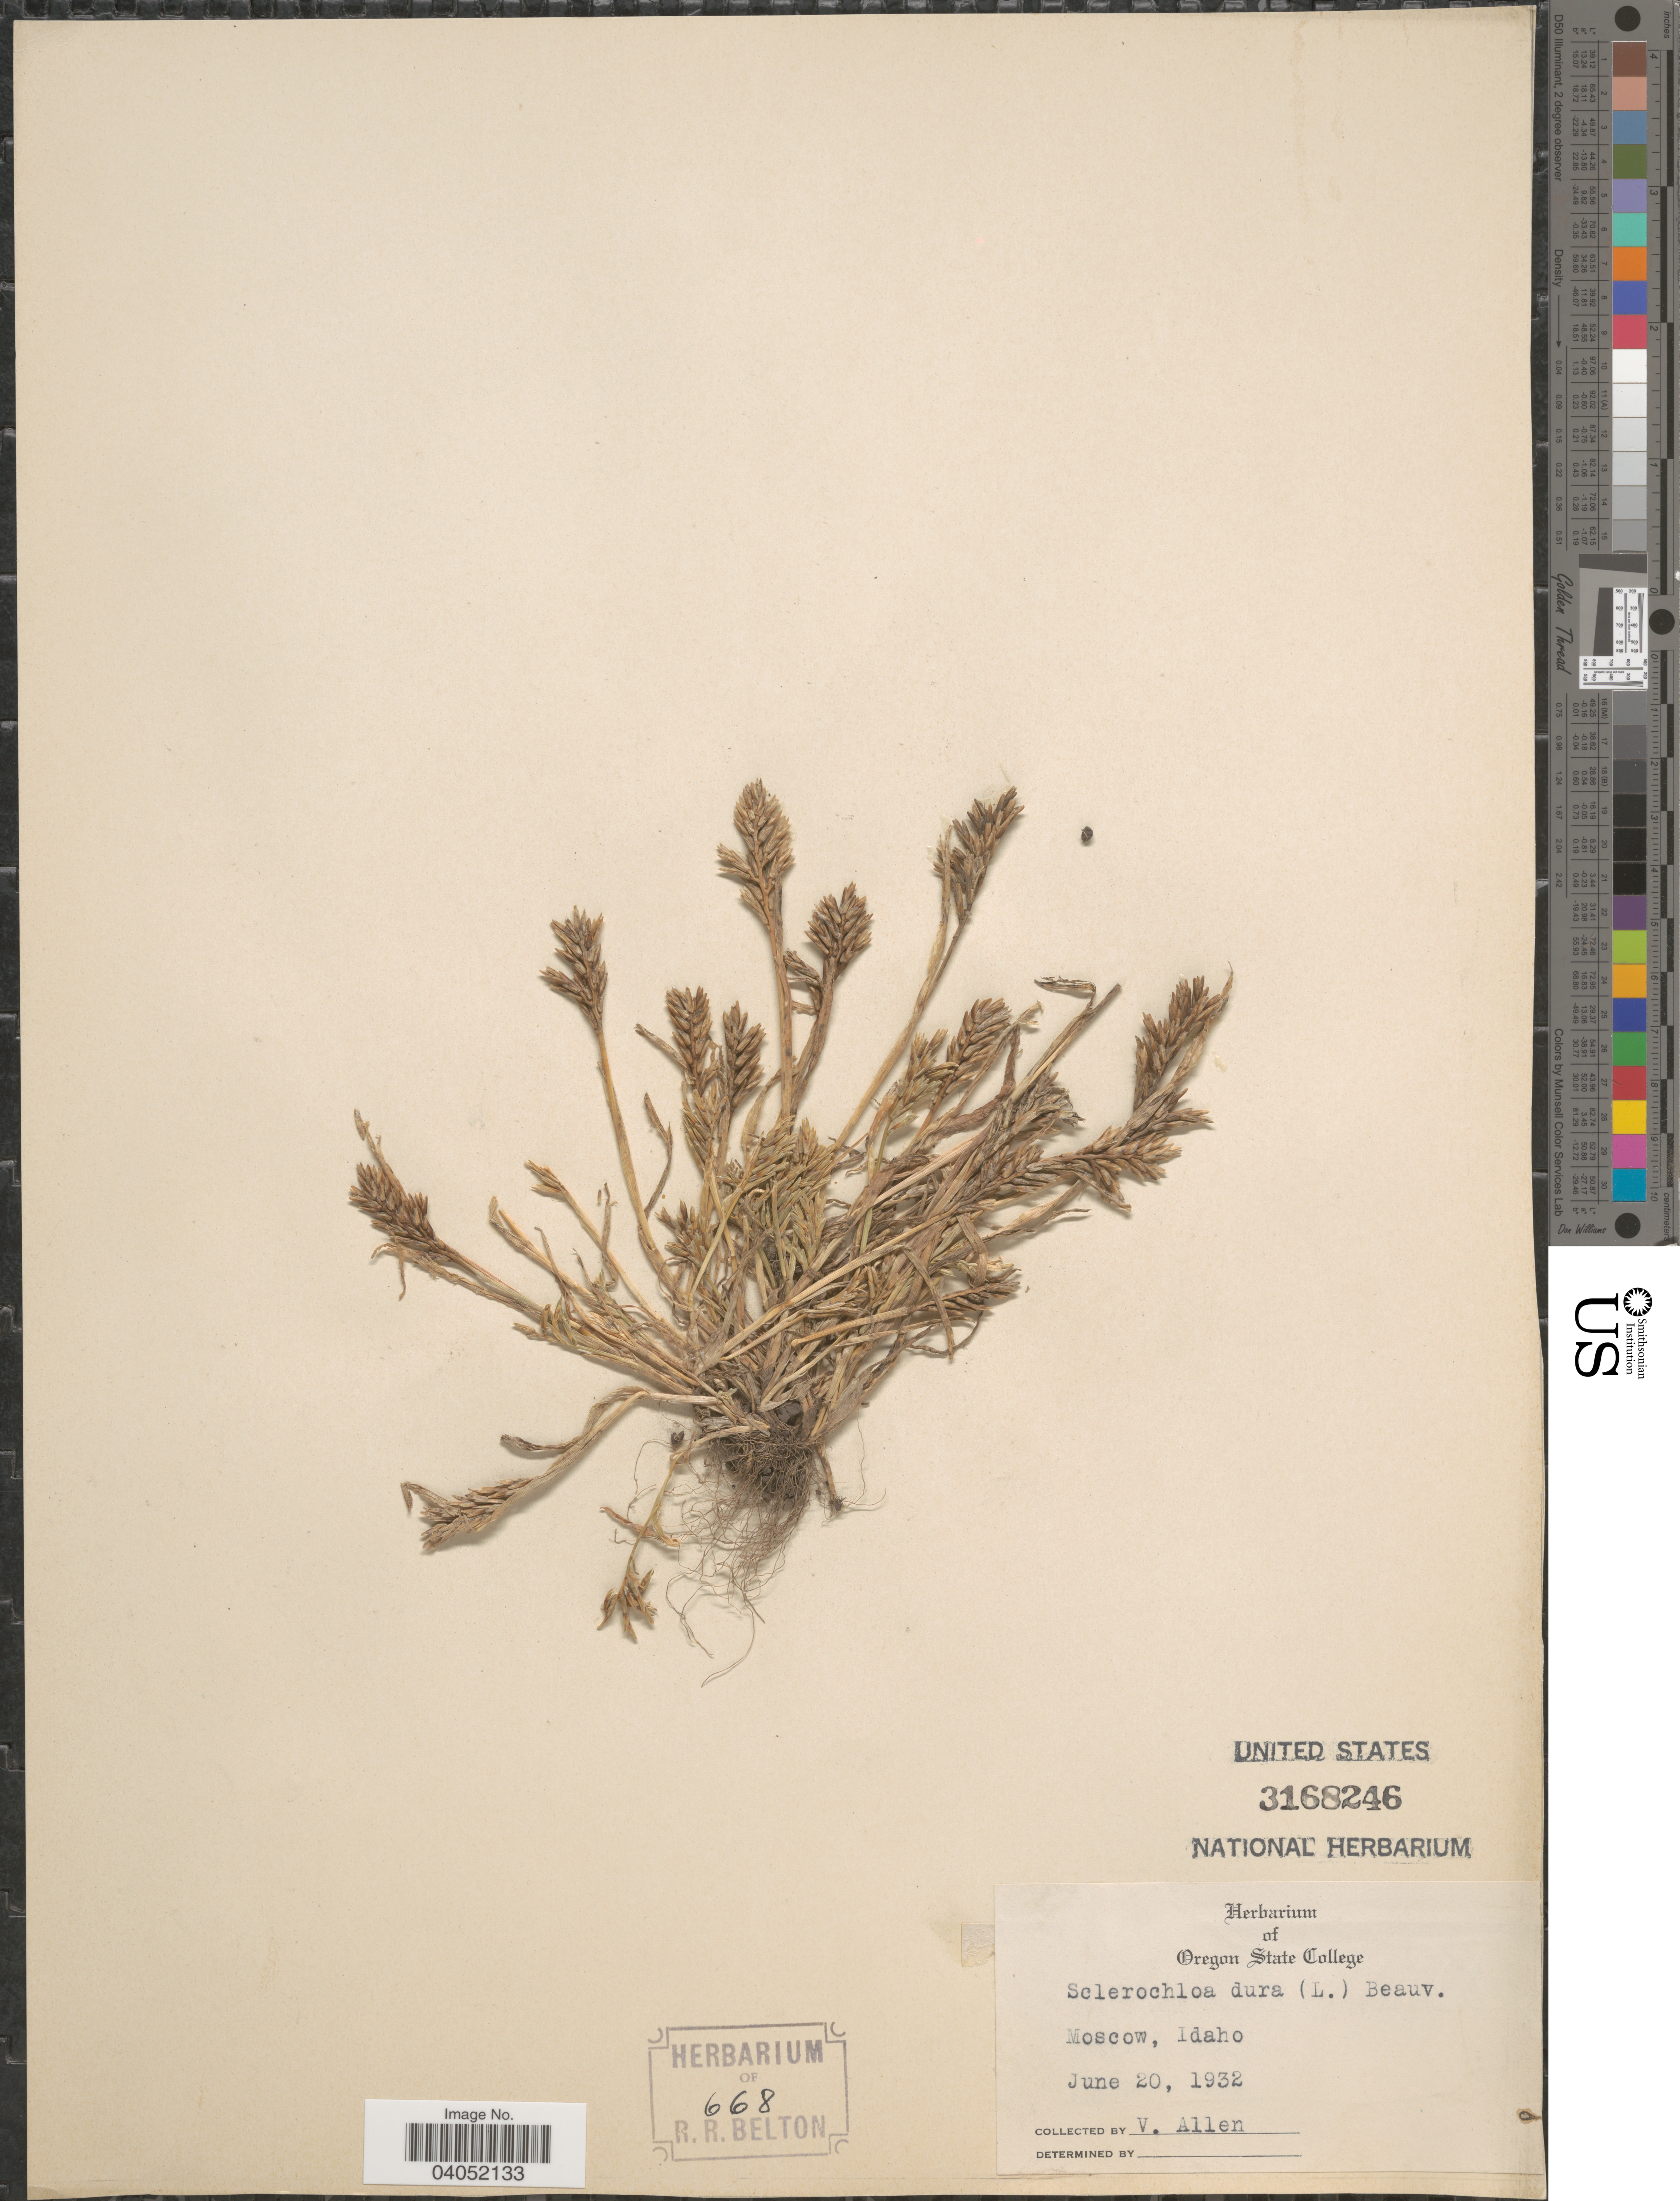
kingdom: Plantae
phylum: Tracheophyta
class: Liliopsida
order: Poales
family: Poaceae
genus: Sclerochloa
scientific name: Sclerochloa dura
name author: (L.) P. Beauv.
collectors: V. Allen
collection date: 1932-06-20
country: United States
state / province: Idaho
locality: Moscow.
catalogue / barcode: US 3168246